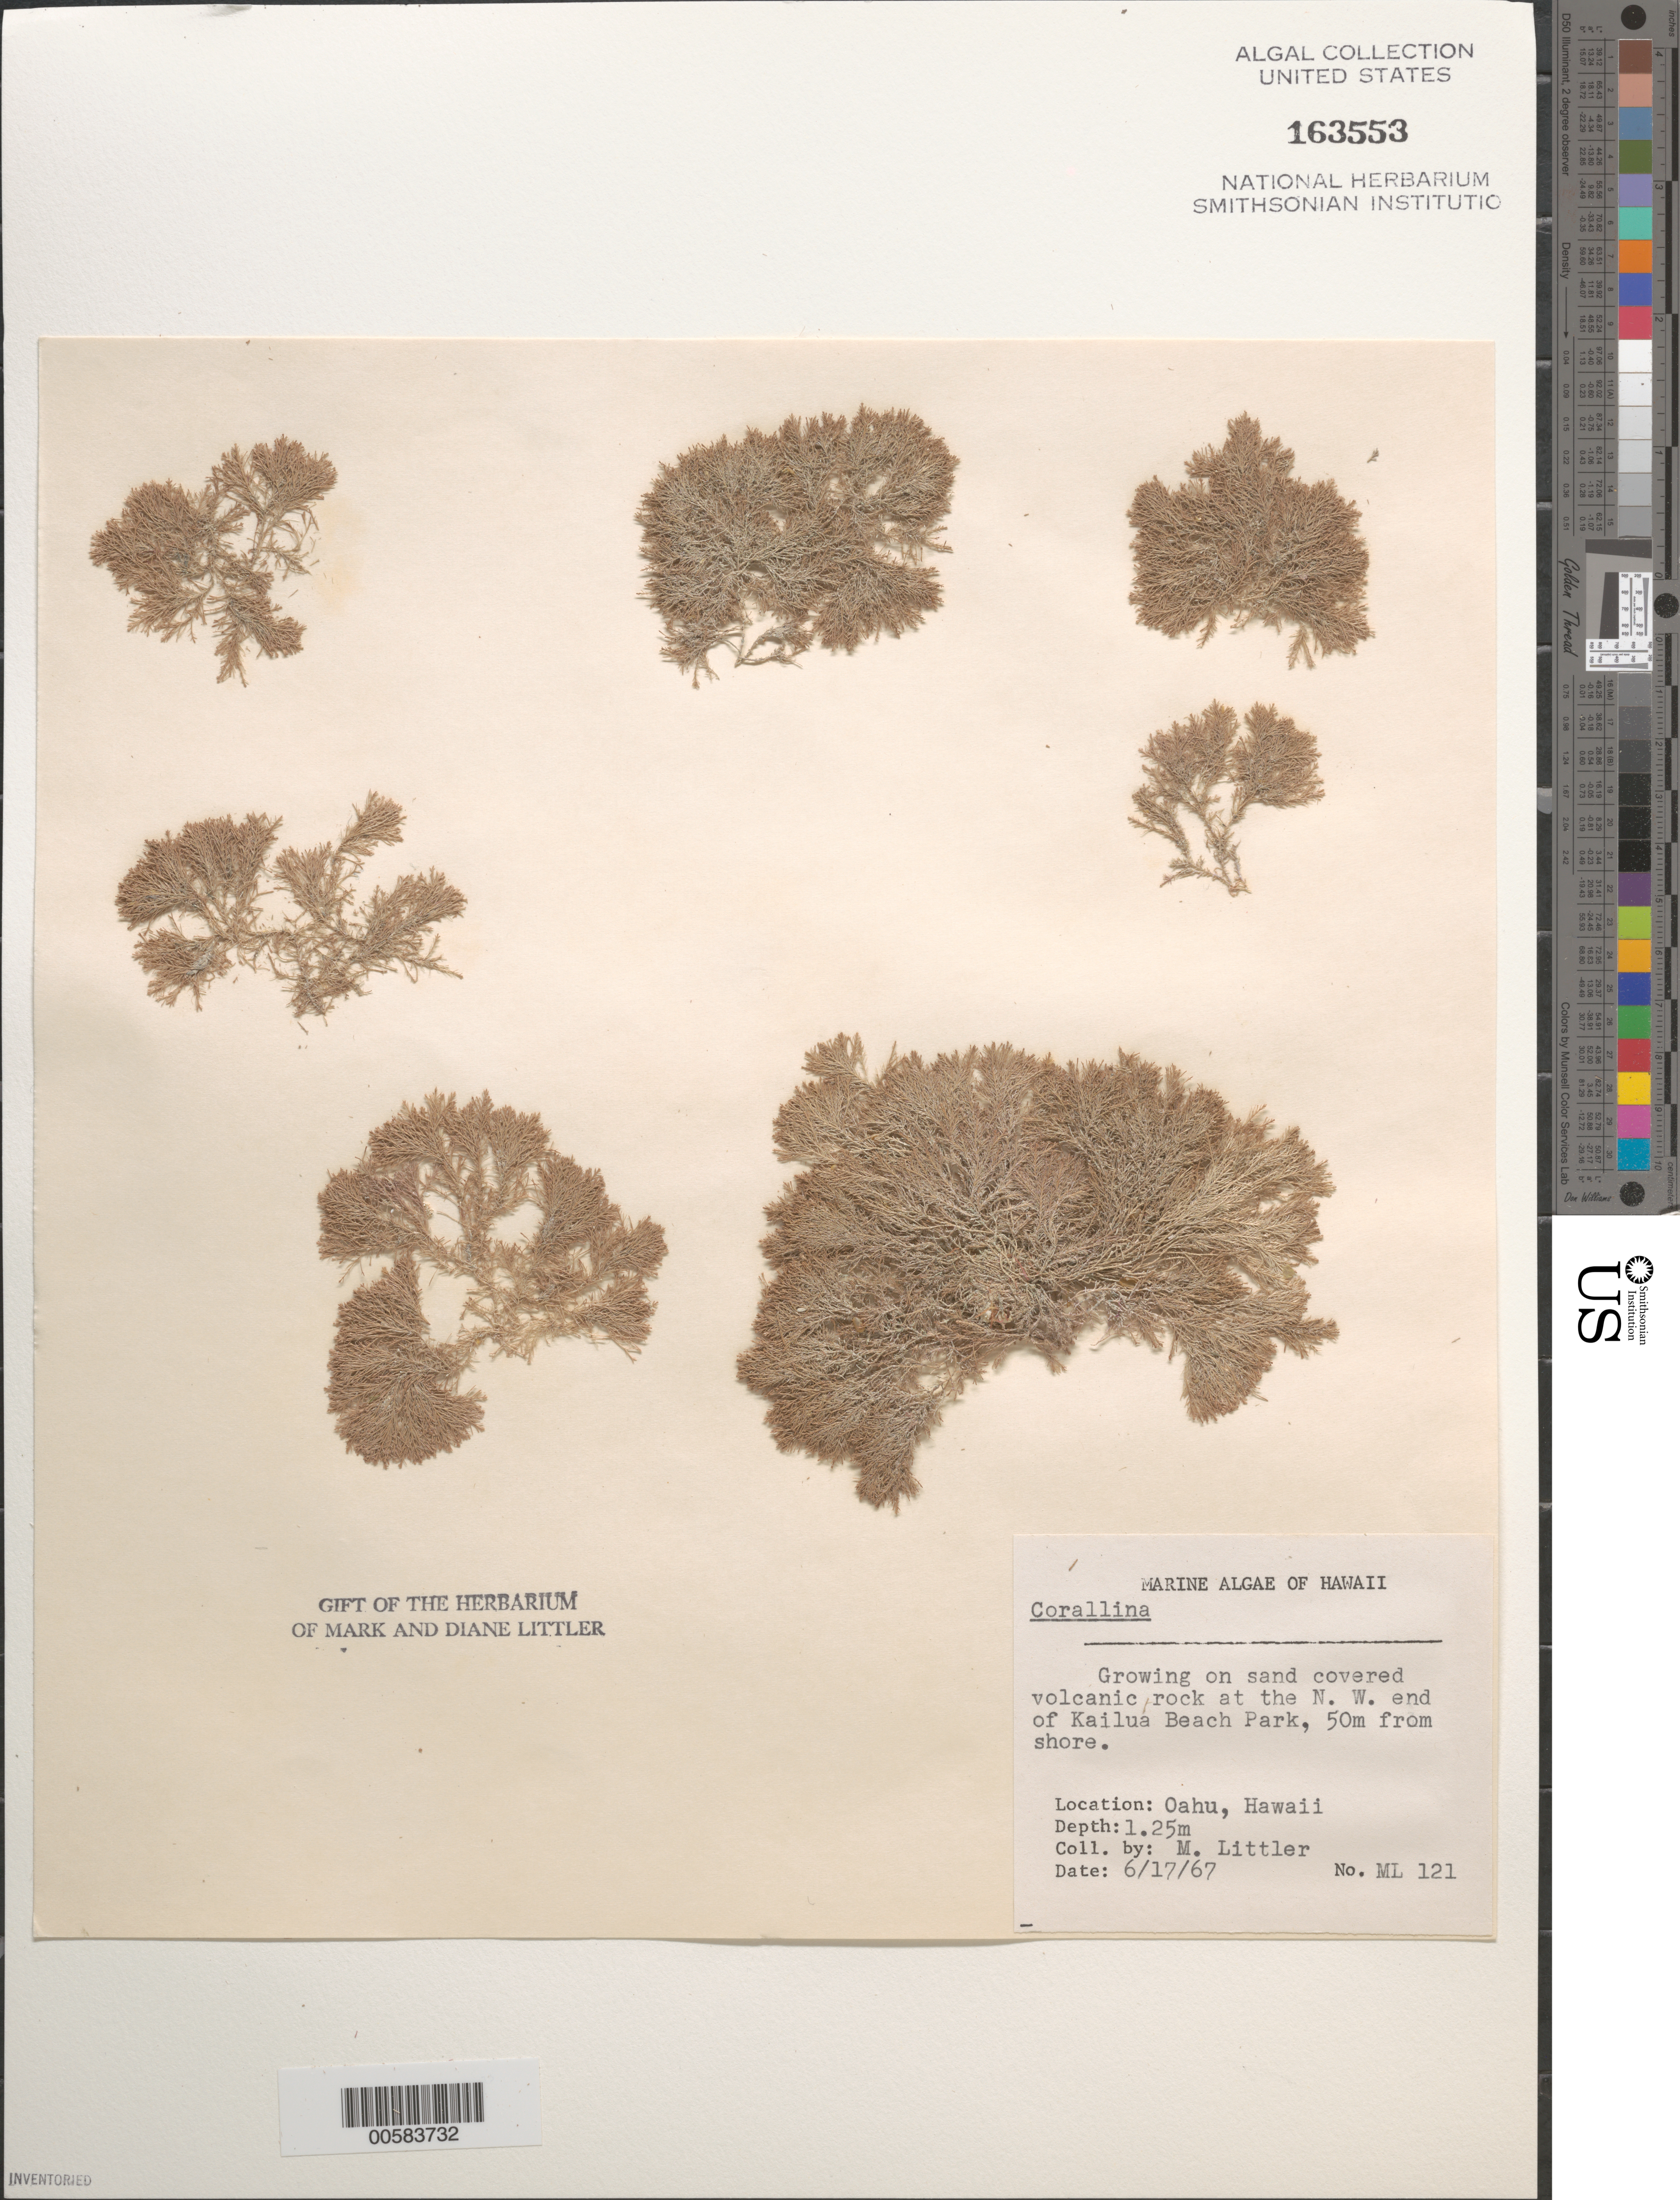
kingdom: Plantae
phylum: Rhodophyta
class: Florideophyceae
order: Corallinales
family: Corallinaceae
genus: Corallina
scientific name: Corallina sp.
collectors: M. M. Littler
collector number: ML 121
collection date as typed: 17 Jun 1967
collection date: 1967-06-17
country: United States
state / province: Hawaii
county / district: Honolulu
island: Oahu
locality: Kailua Beach Park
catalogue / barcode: US 163553